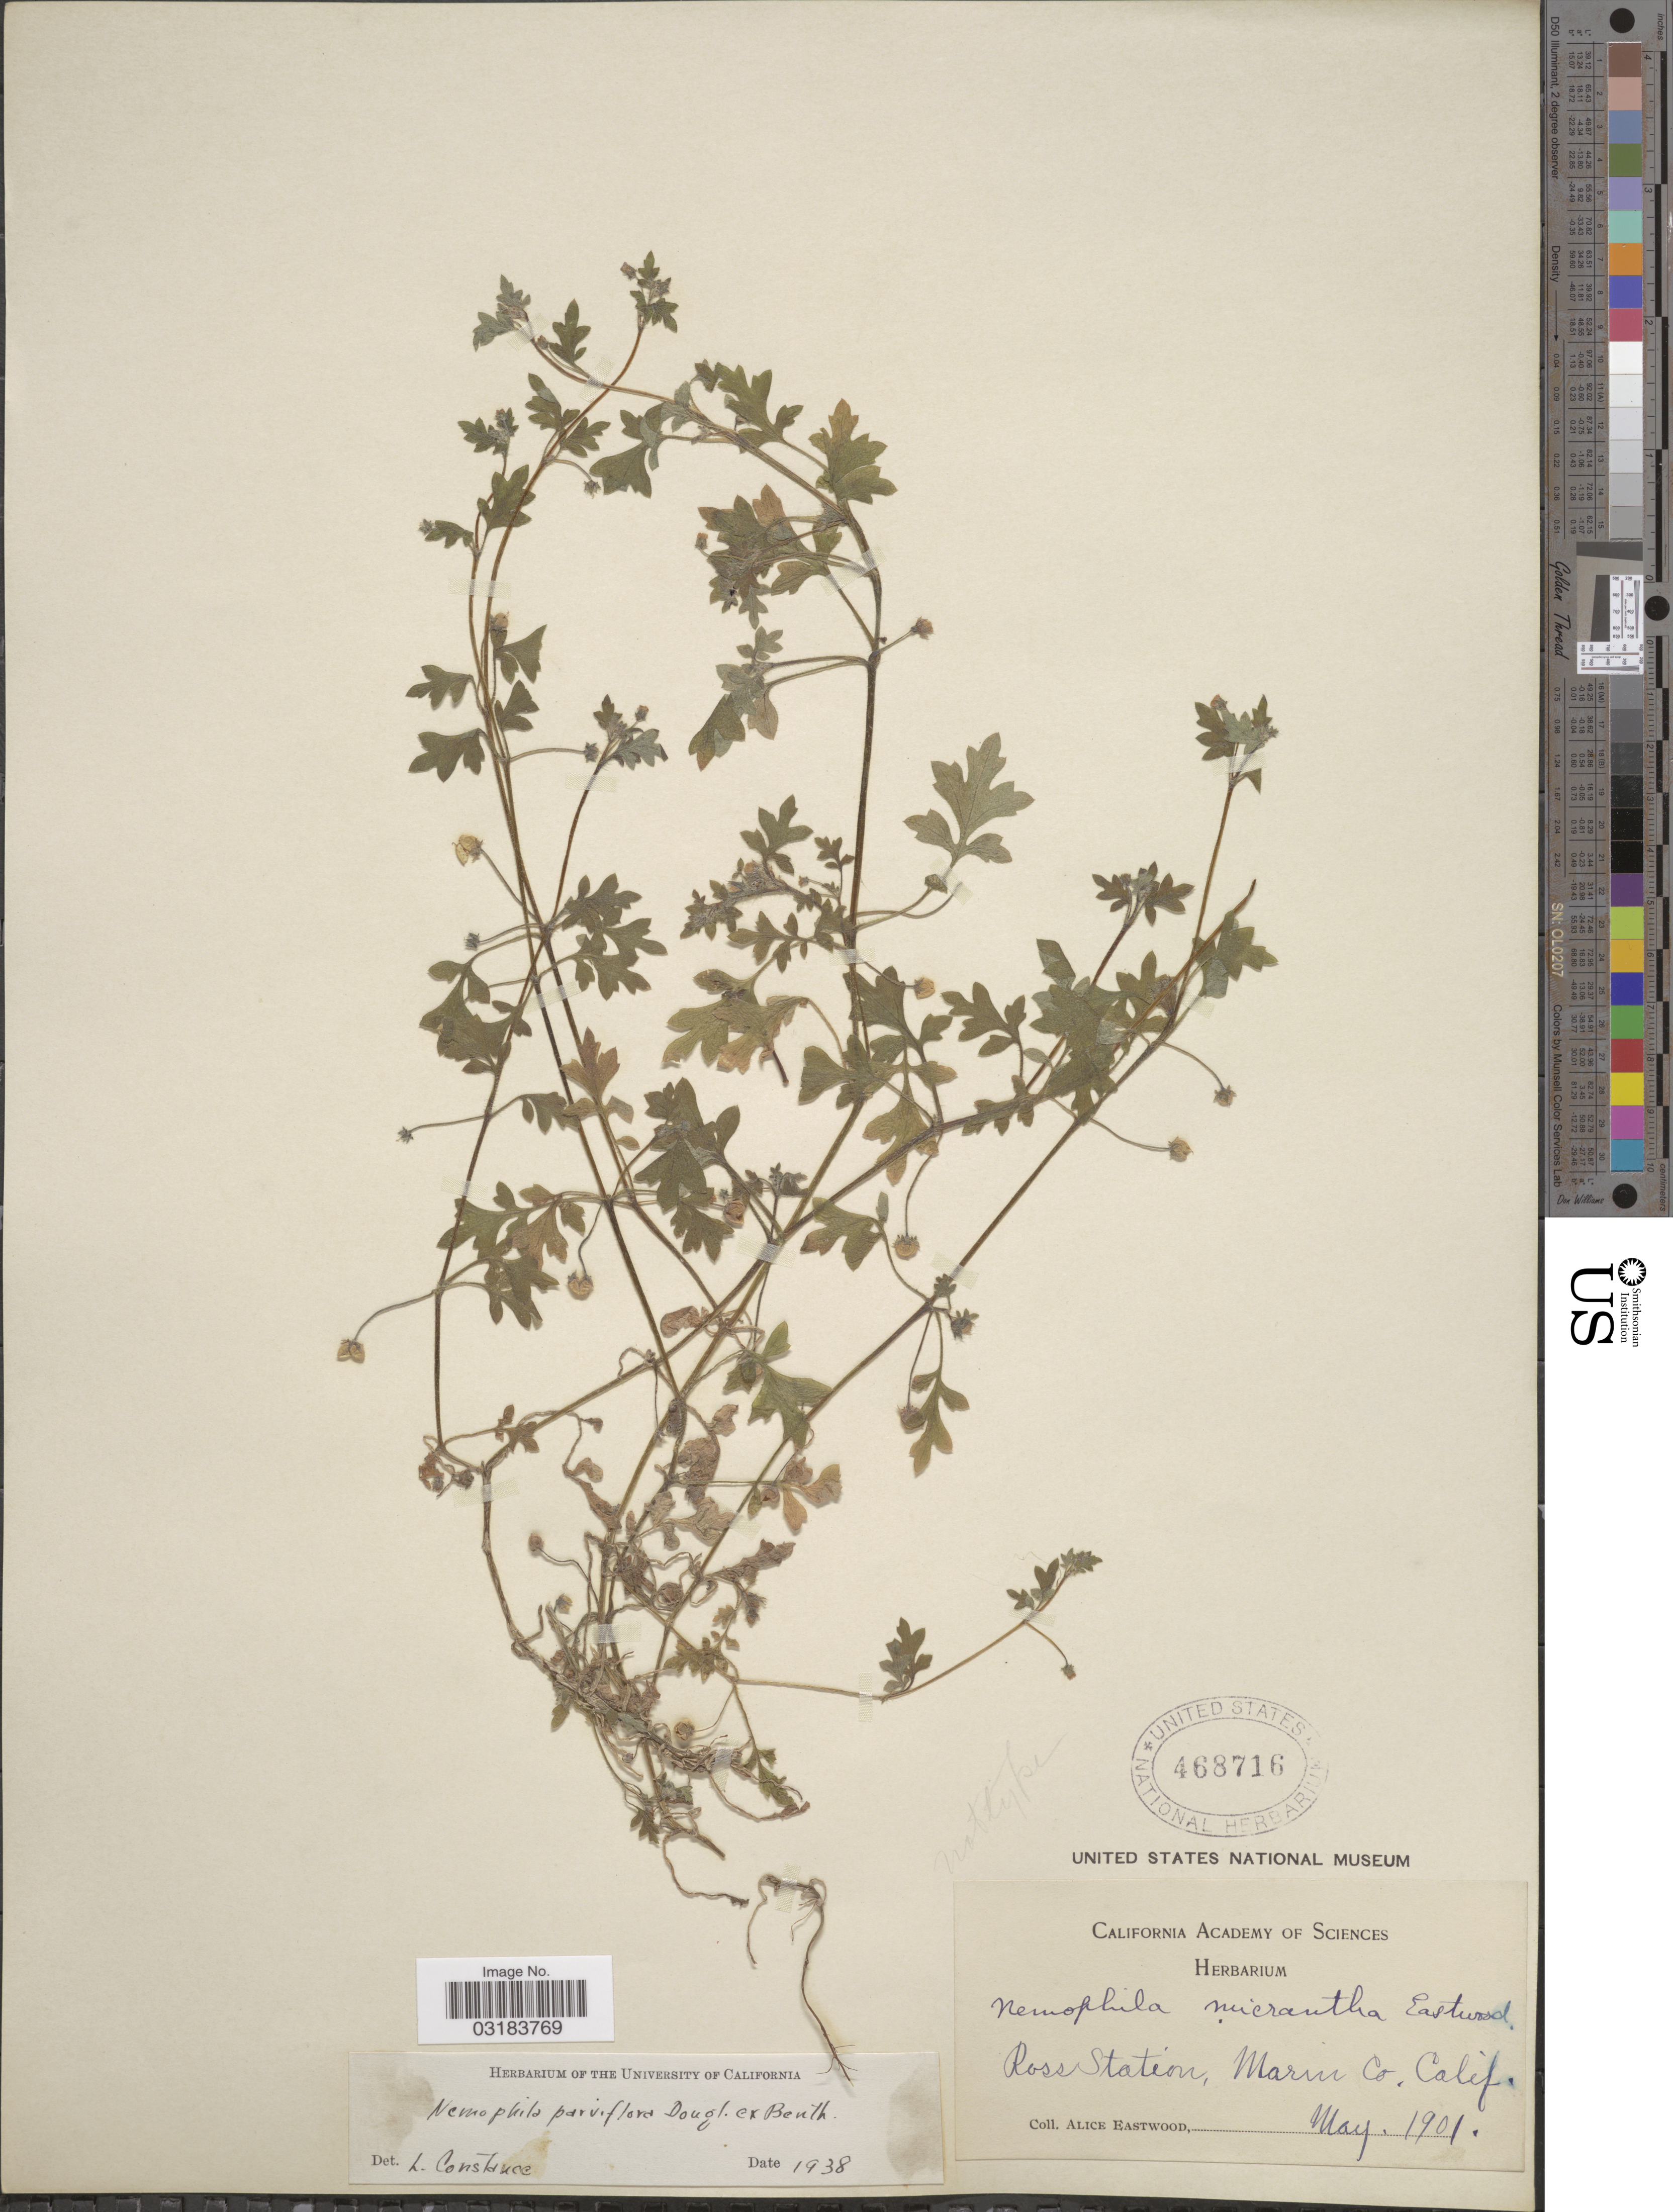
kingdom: Plantae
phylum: Tracheophyta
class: Magnoliopsida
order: Boraginales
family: Hydrophyllaceae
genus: Nemophila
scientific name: Nemophila parviflora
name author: Douglas ex Benth.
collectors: A. Eastwood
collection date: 1901-05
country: United States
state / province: California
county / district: Marin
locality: Ross Station, Marin Co.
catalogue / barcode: US 468716